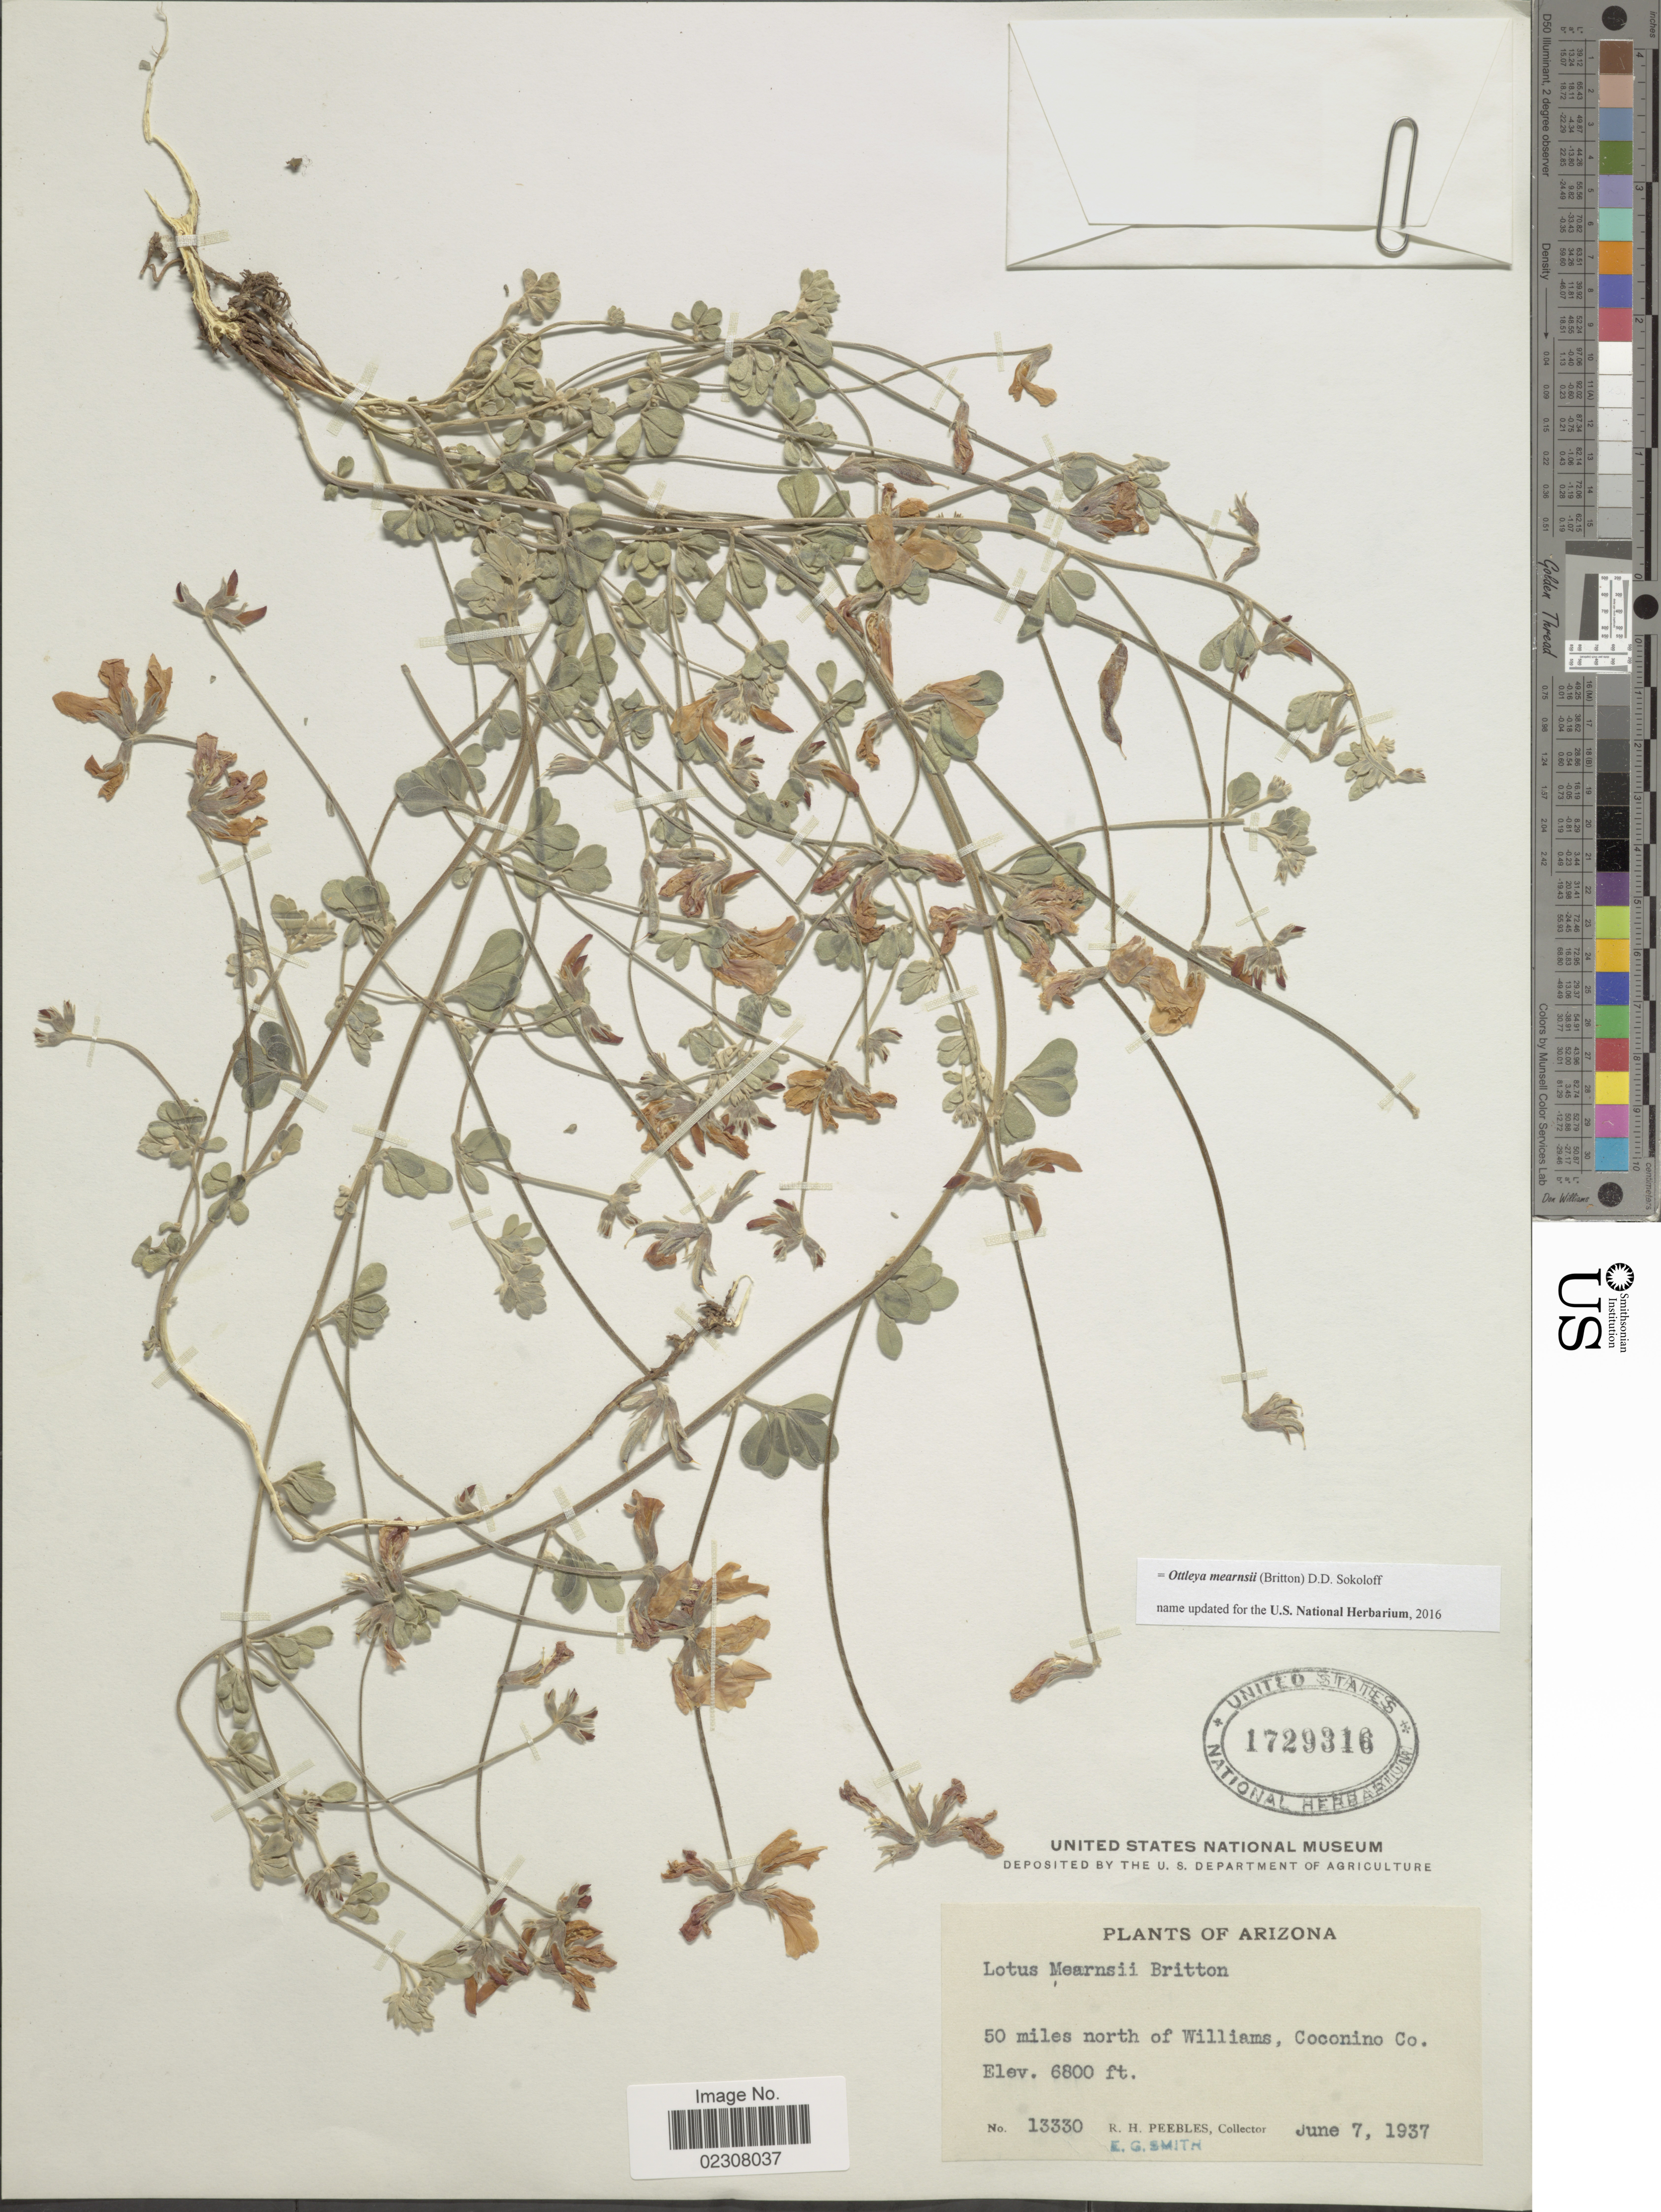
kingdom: Plantae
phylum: Tracheophyta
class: Magnoliopsida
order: Fabales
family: Fabaceae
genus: Ottleya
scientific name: Ottleya mearnsii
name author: (Britton) D.D. Sokoloff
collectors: R. H. Peebles & E. G. Smith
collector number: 13330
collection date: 1937-06-07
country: United States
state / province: Arizona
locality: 50 miles north of Williams, Coconino Co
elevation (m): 2073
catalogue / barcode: US 1729316